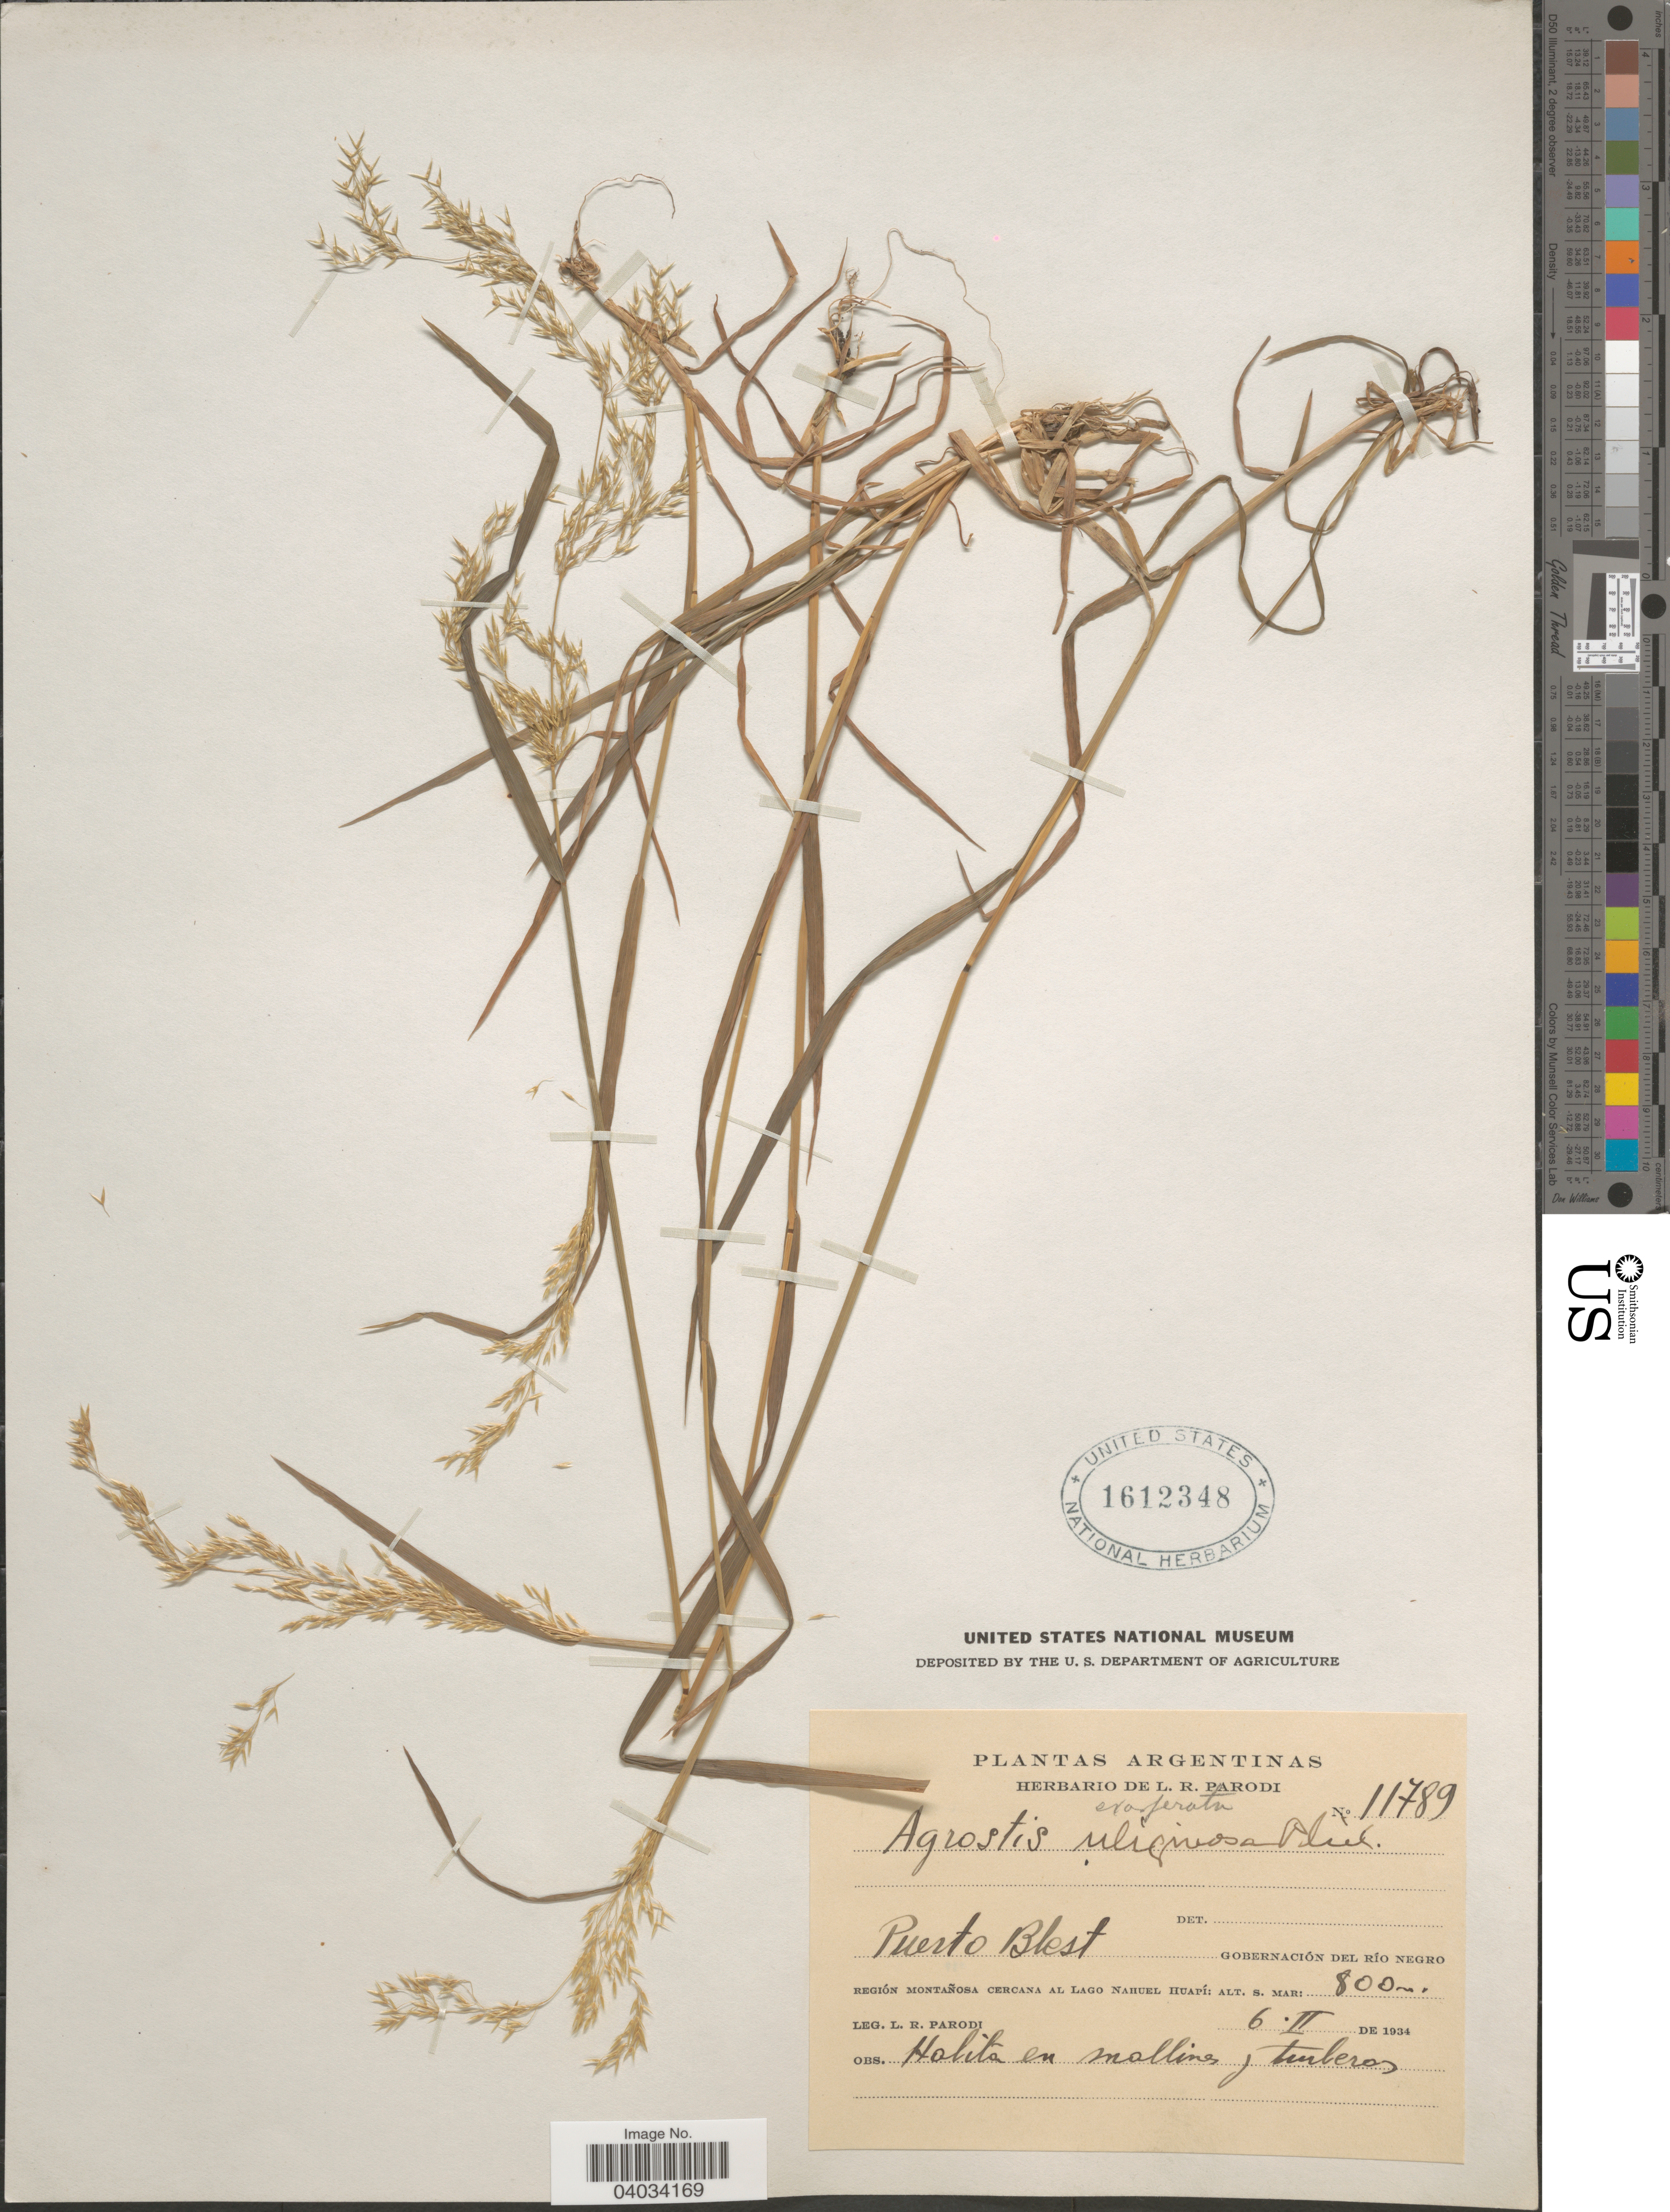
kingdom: Plantae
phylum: Tracheophyta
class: Liliopsida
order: Poales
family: Poaceae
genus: Polypogon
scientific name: Polypogon exasperatus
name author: (Trin.) Renvoize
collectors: L. R. Parodi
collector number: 11789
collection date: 1934-02-06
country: Argentina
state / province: Rio Negro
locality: Puerto Blest. Gobernación del Río Negro. Región Montañosa cercana al Lago Nahuel Huapí.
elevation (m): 800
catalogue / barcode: US 1612348